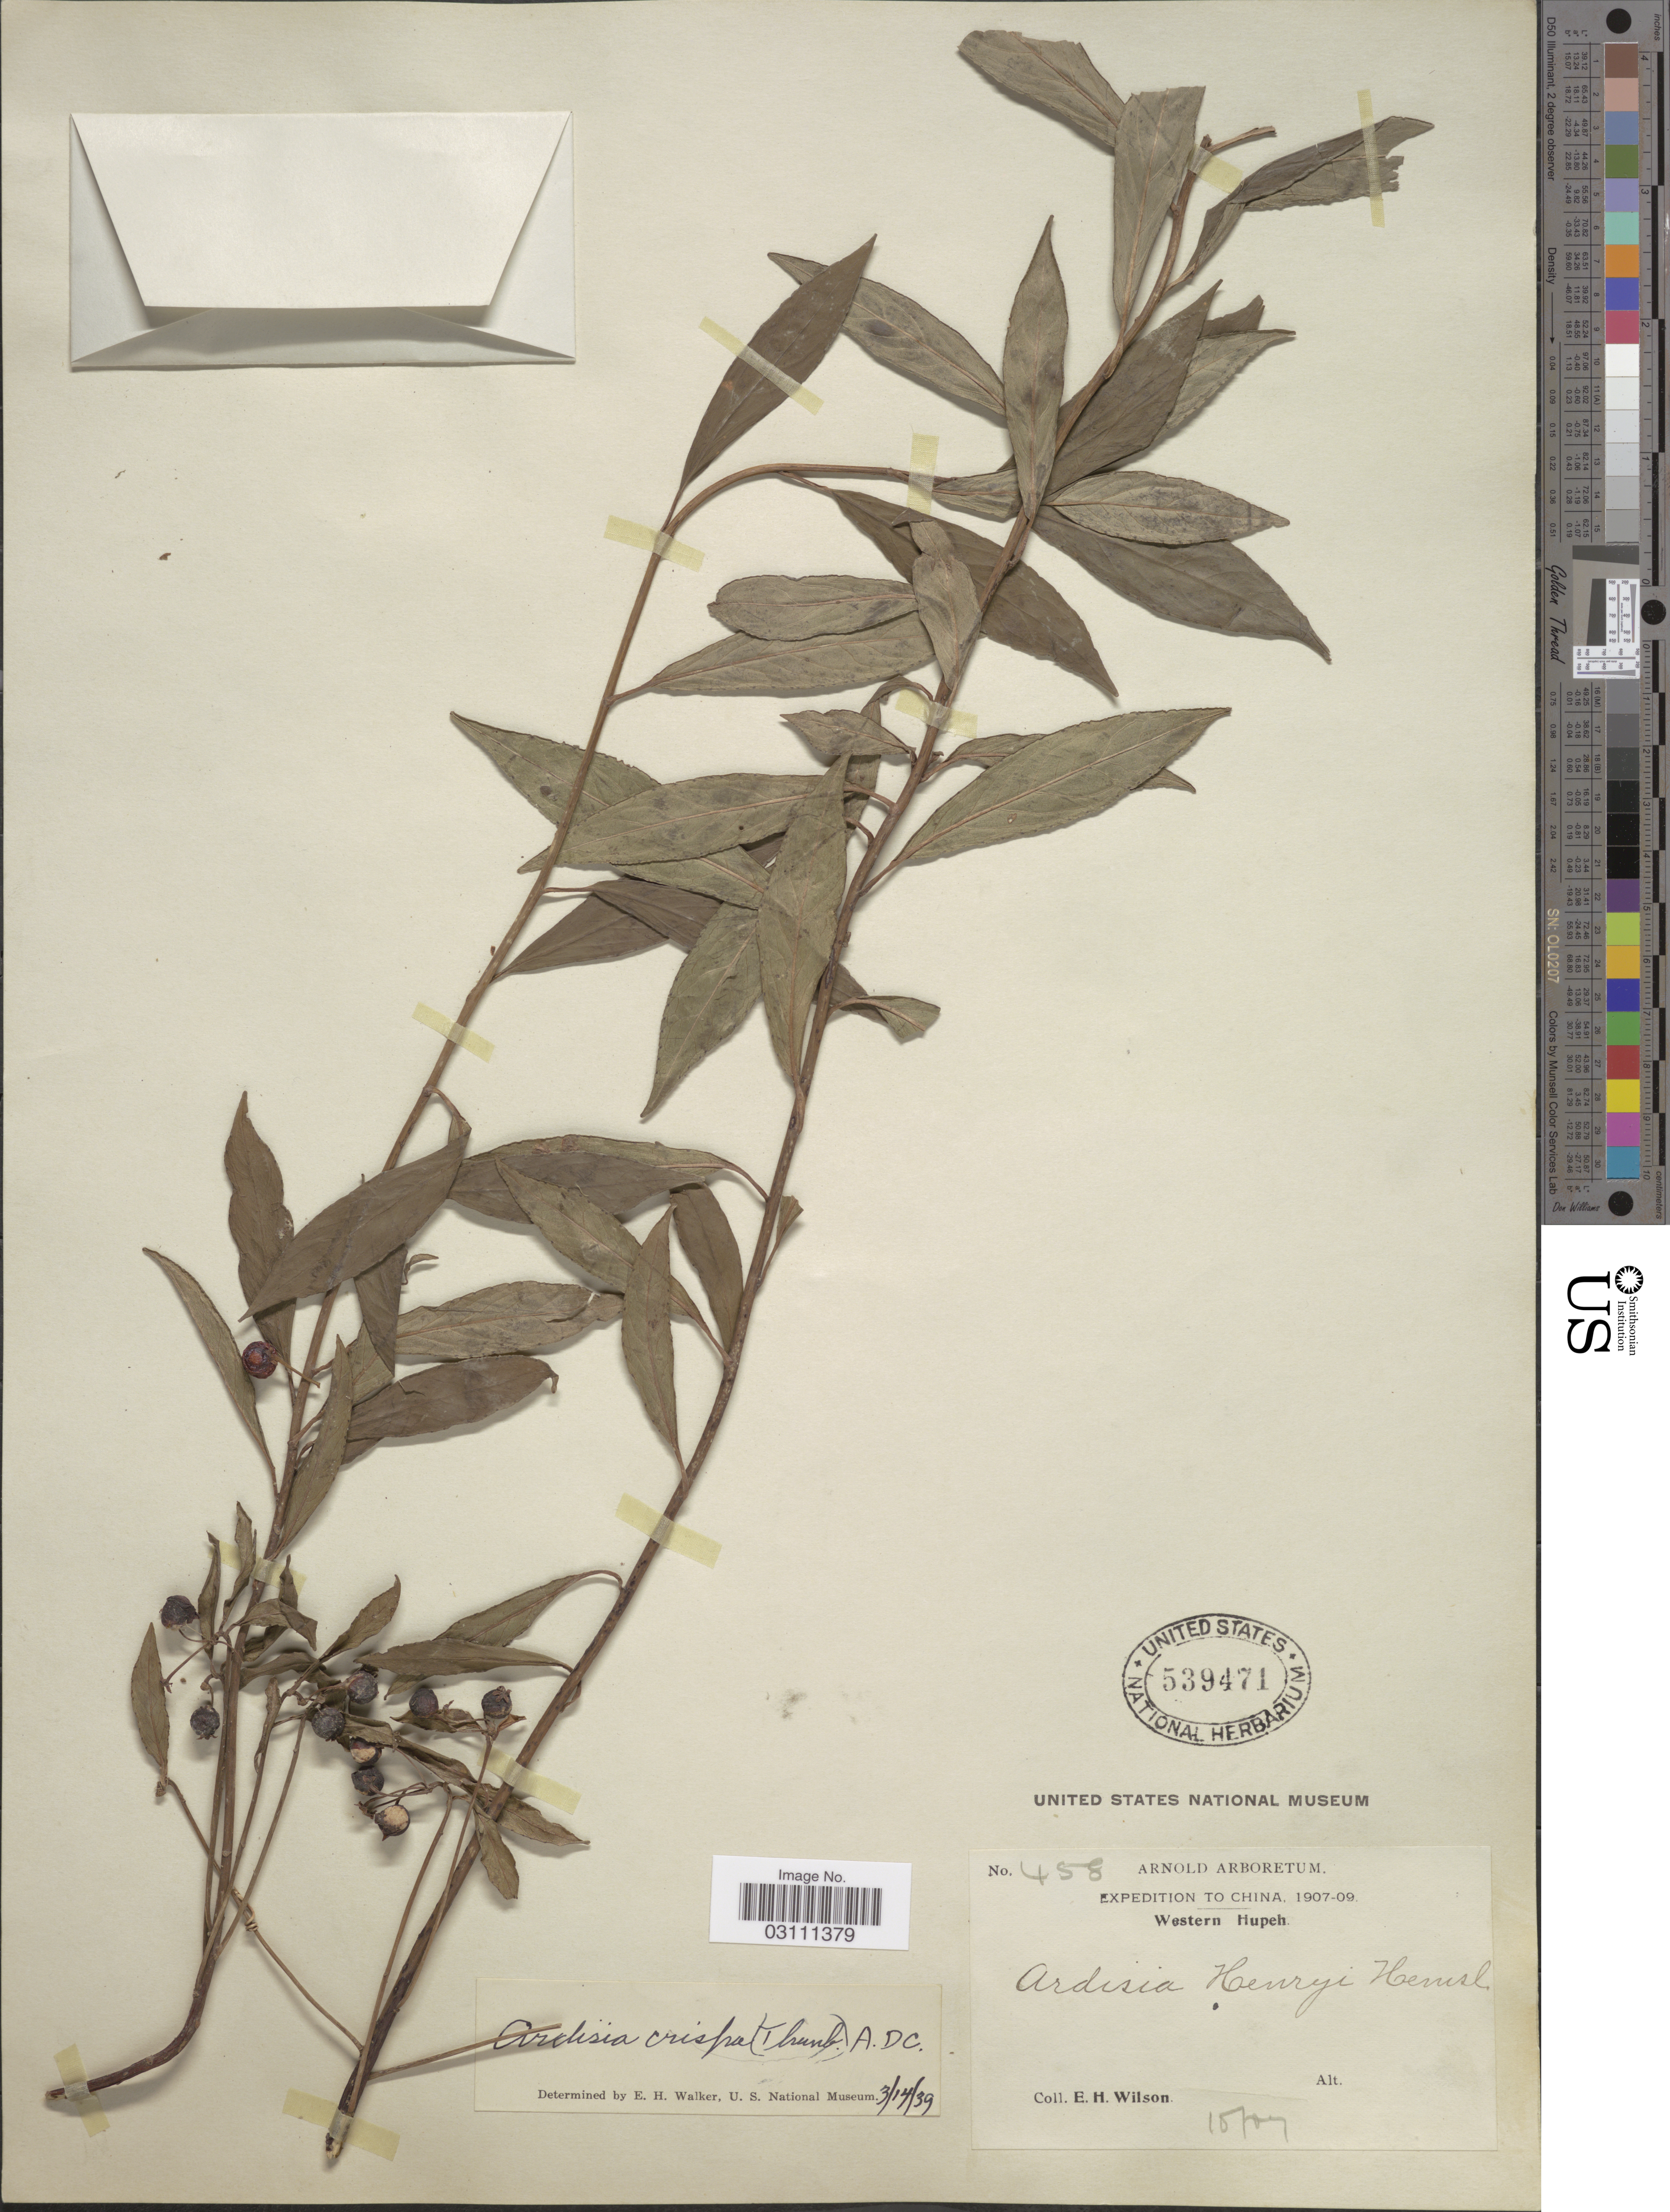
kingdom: Plantae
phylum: Tracheophyta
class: Magnoliopsida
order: Ericales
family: Primulaceae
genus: Ardisia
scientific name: Ardisia crispa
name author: (Thunb.) A. DC.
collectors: E. Wilson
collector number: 458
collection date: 1907-10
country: China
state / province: Hubei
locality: Western Hupeh.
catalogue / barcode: US 539471